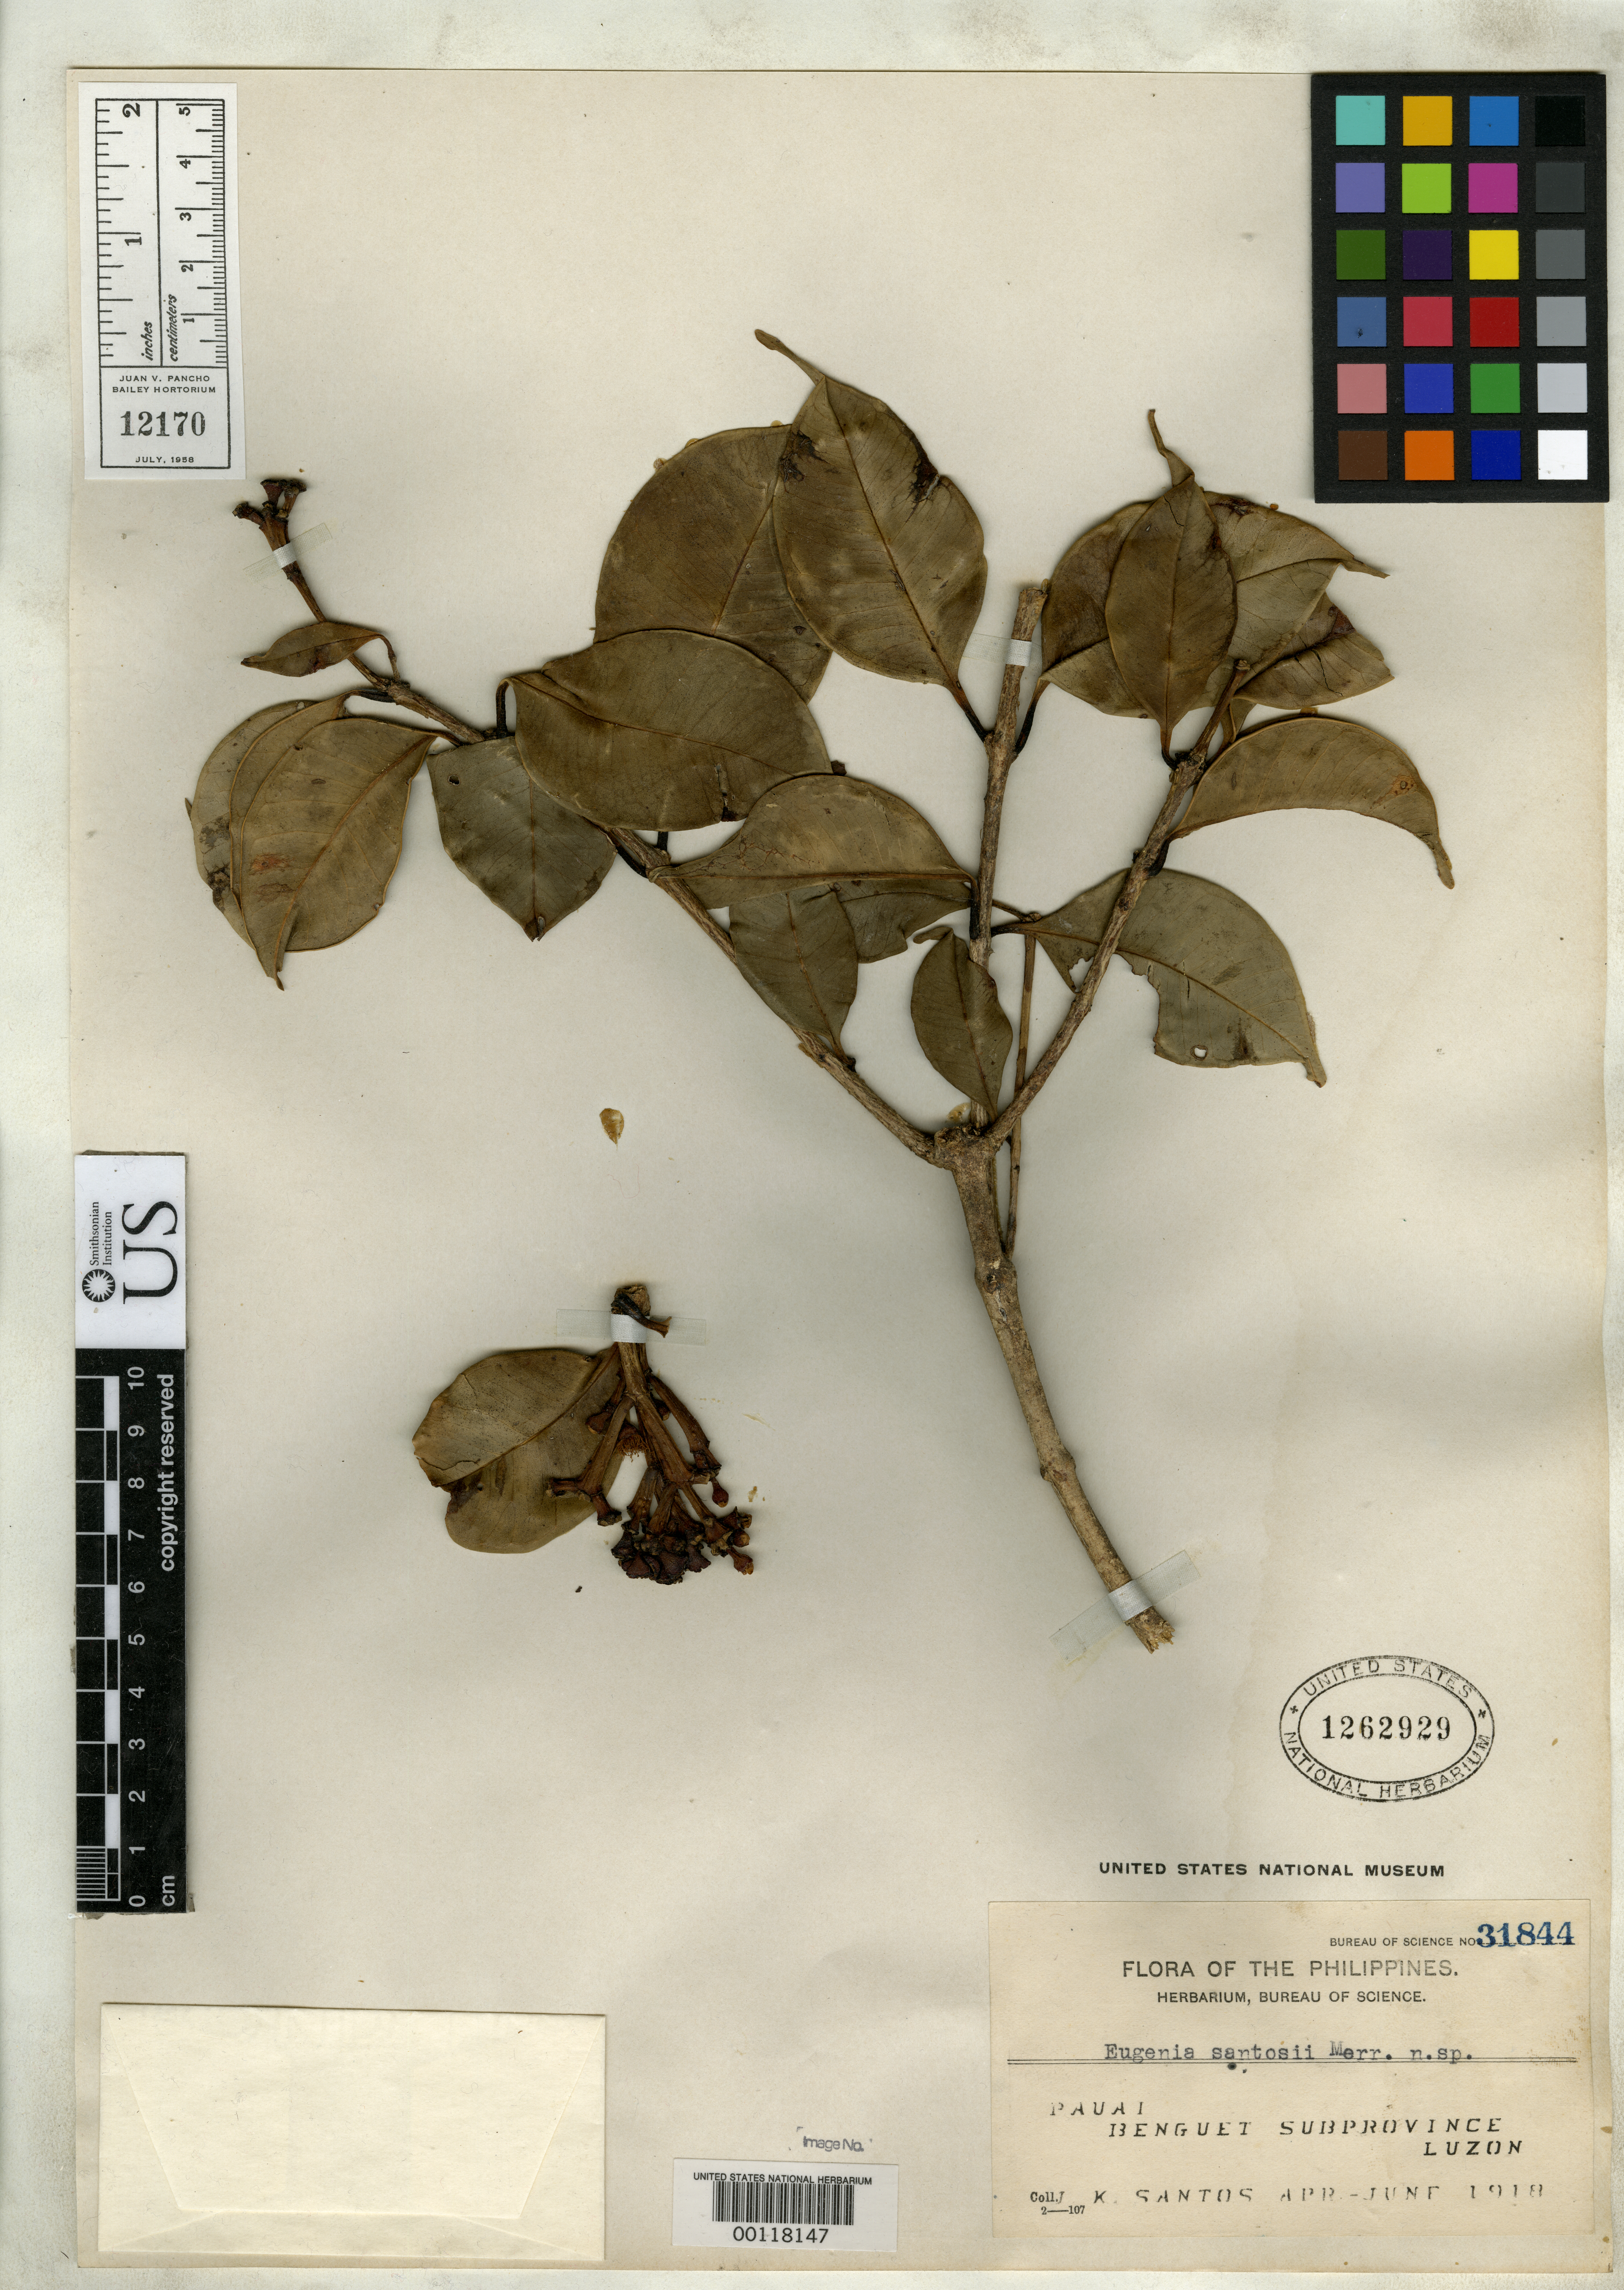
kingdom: Plantae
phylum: Tracheophyta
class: Magnoliopsida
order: Myrtales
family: Myrtaceae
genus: Eugenia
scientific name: Eugenia santosii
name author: Merr.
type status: Isotype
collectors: J. K. Santos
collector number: Bur. Sci. 31844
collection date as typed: Jun 1918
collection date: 1918-06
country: Philippines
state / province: Cordillera (Administrative Region)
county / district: Benguet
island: Luzon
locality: Pauai.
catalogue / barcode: US 1262929